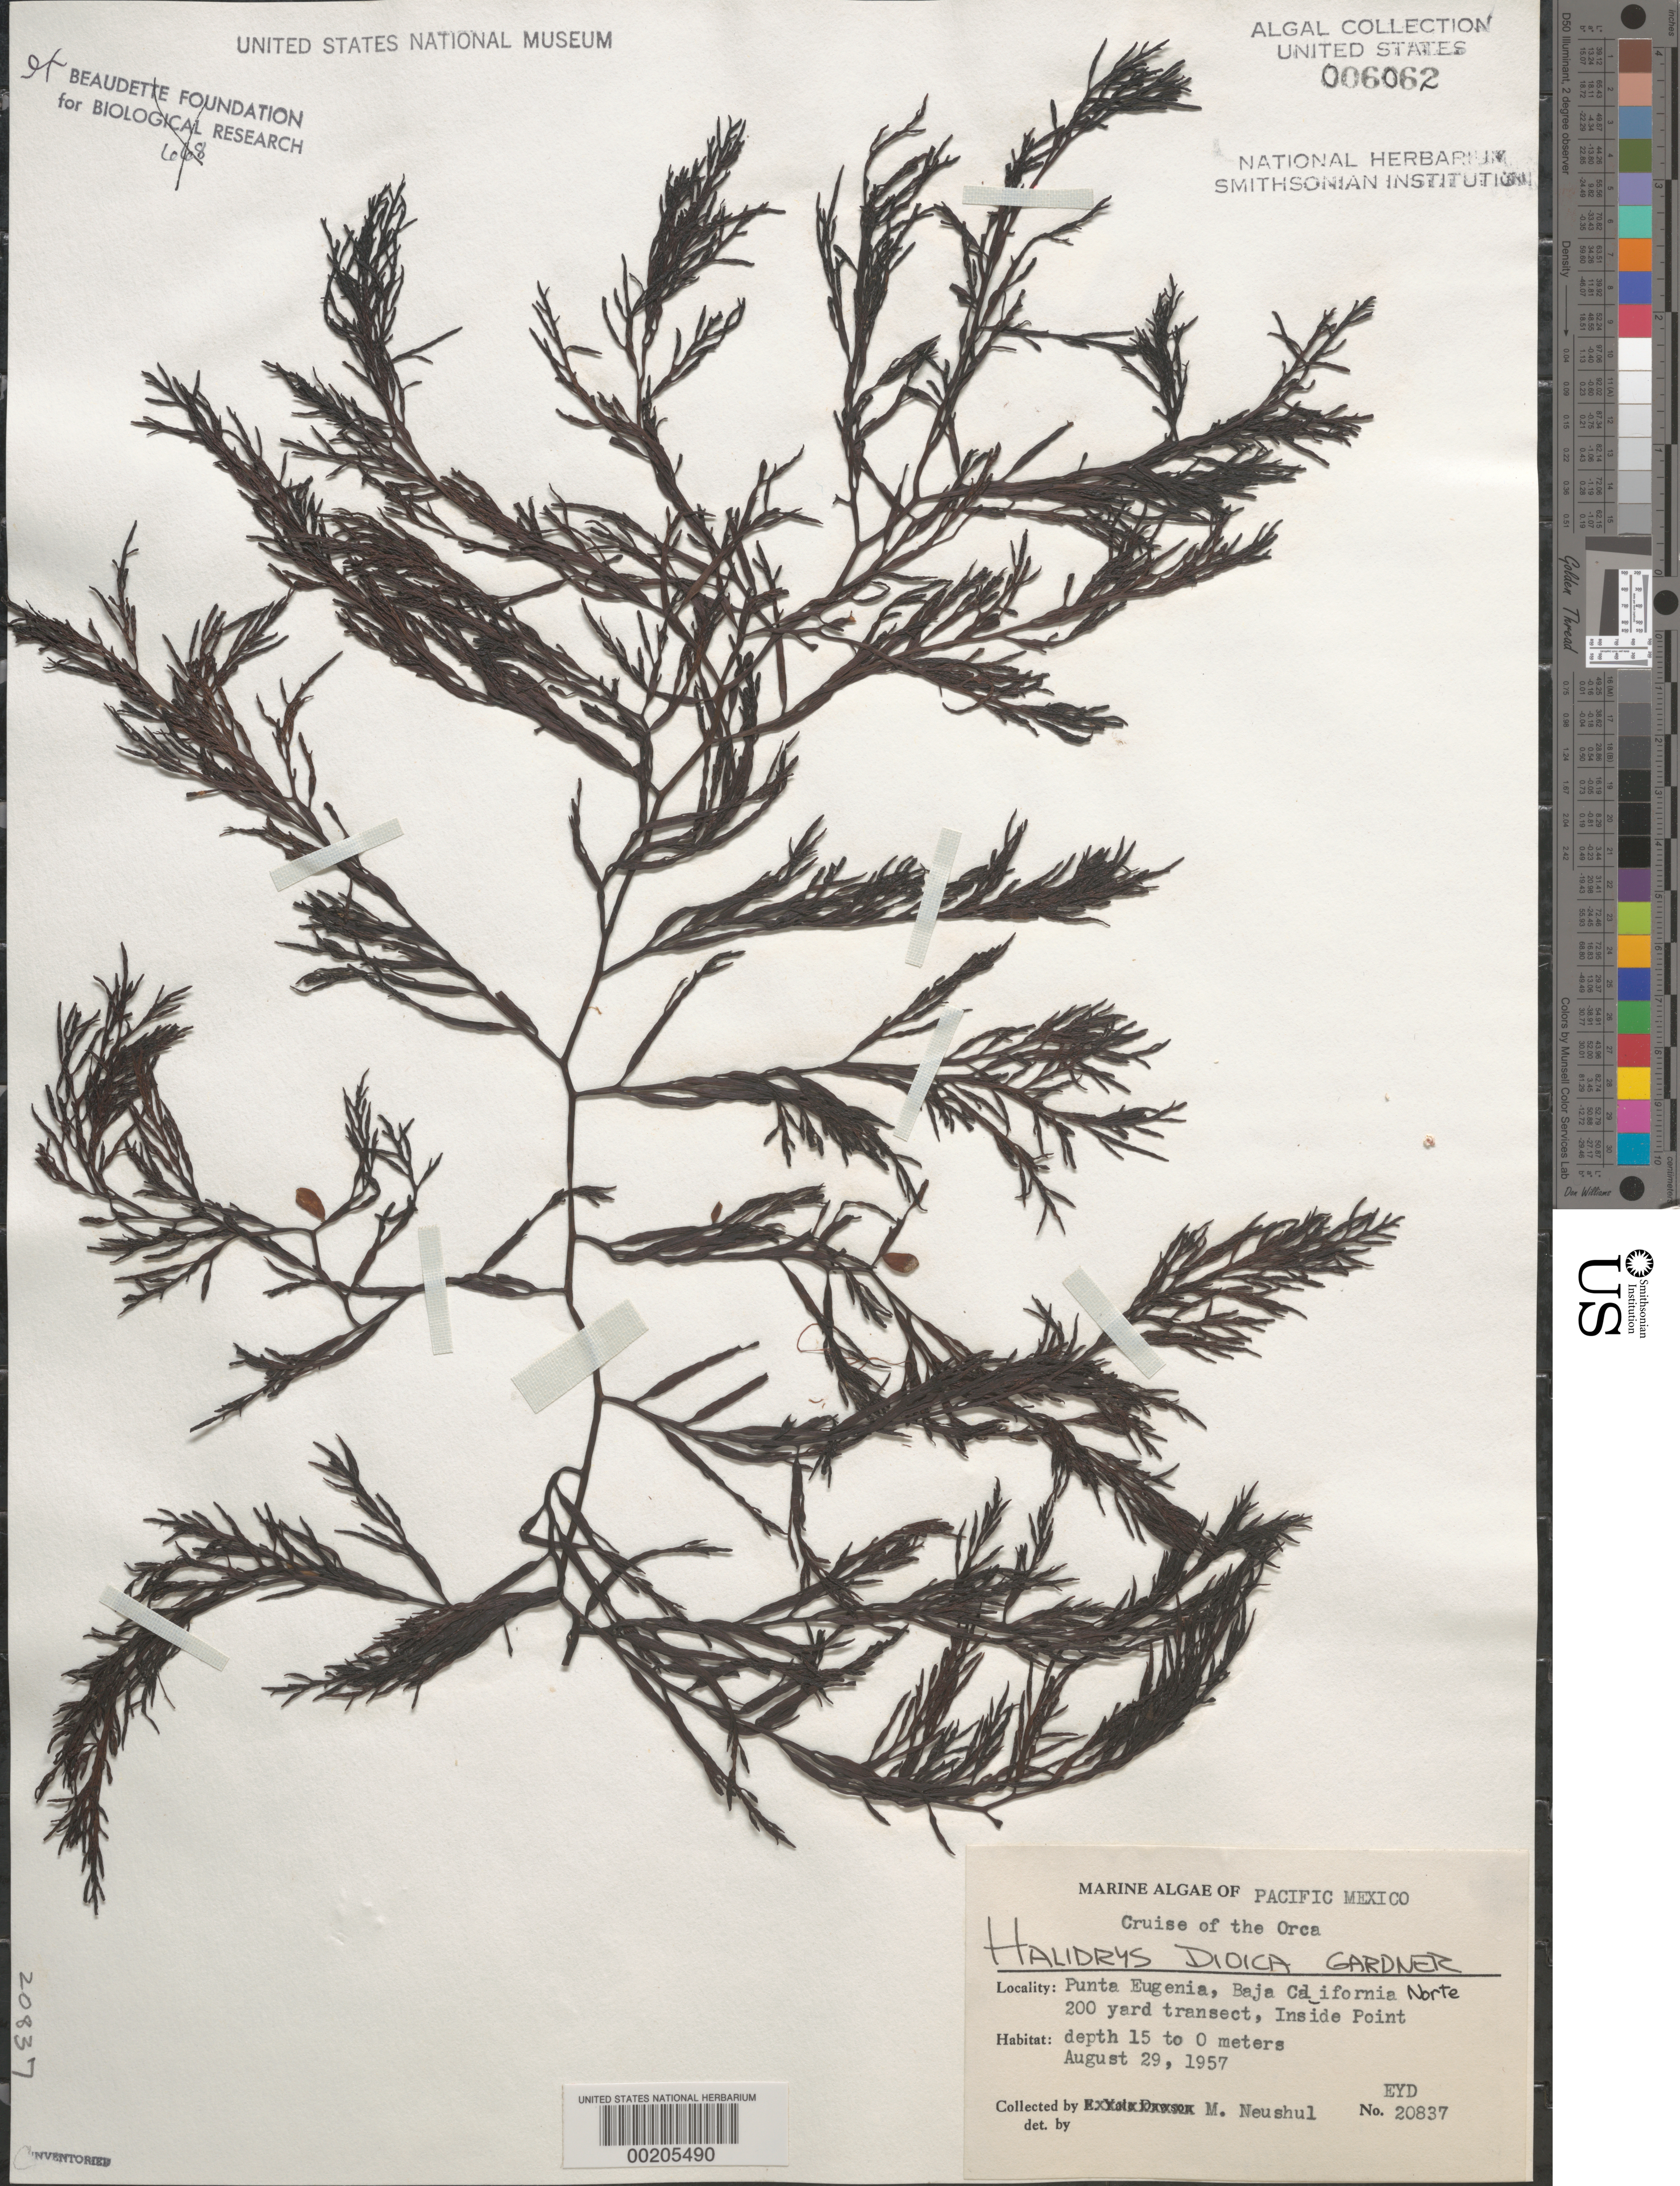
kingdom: Chromista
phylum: Ochrophyta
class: Phaeophyceae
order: Fucales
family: Sargassaceae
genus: Halidrys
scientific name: Halidrys dioica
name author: N.L. Gardner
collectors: M. Neushul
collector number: EYD 20837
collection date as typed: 29 Aug 1957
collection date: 1957-08-29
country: Mexico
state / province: Baja California Sur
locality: Punta Eugenia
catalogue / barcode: US 6062